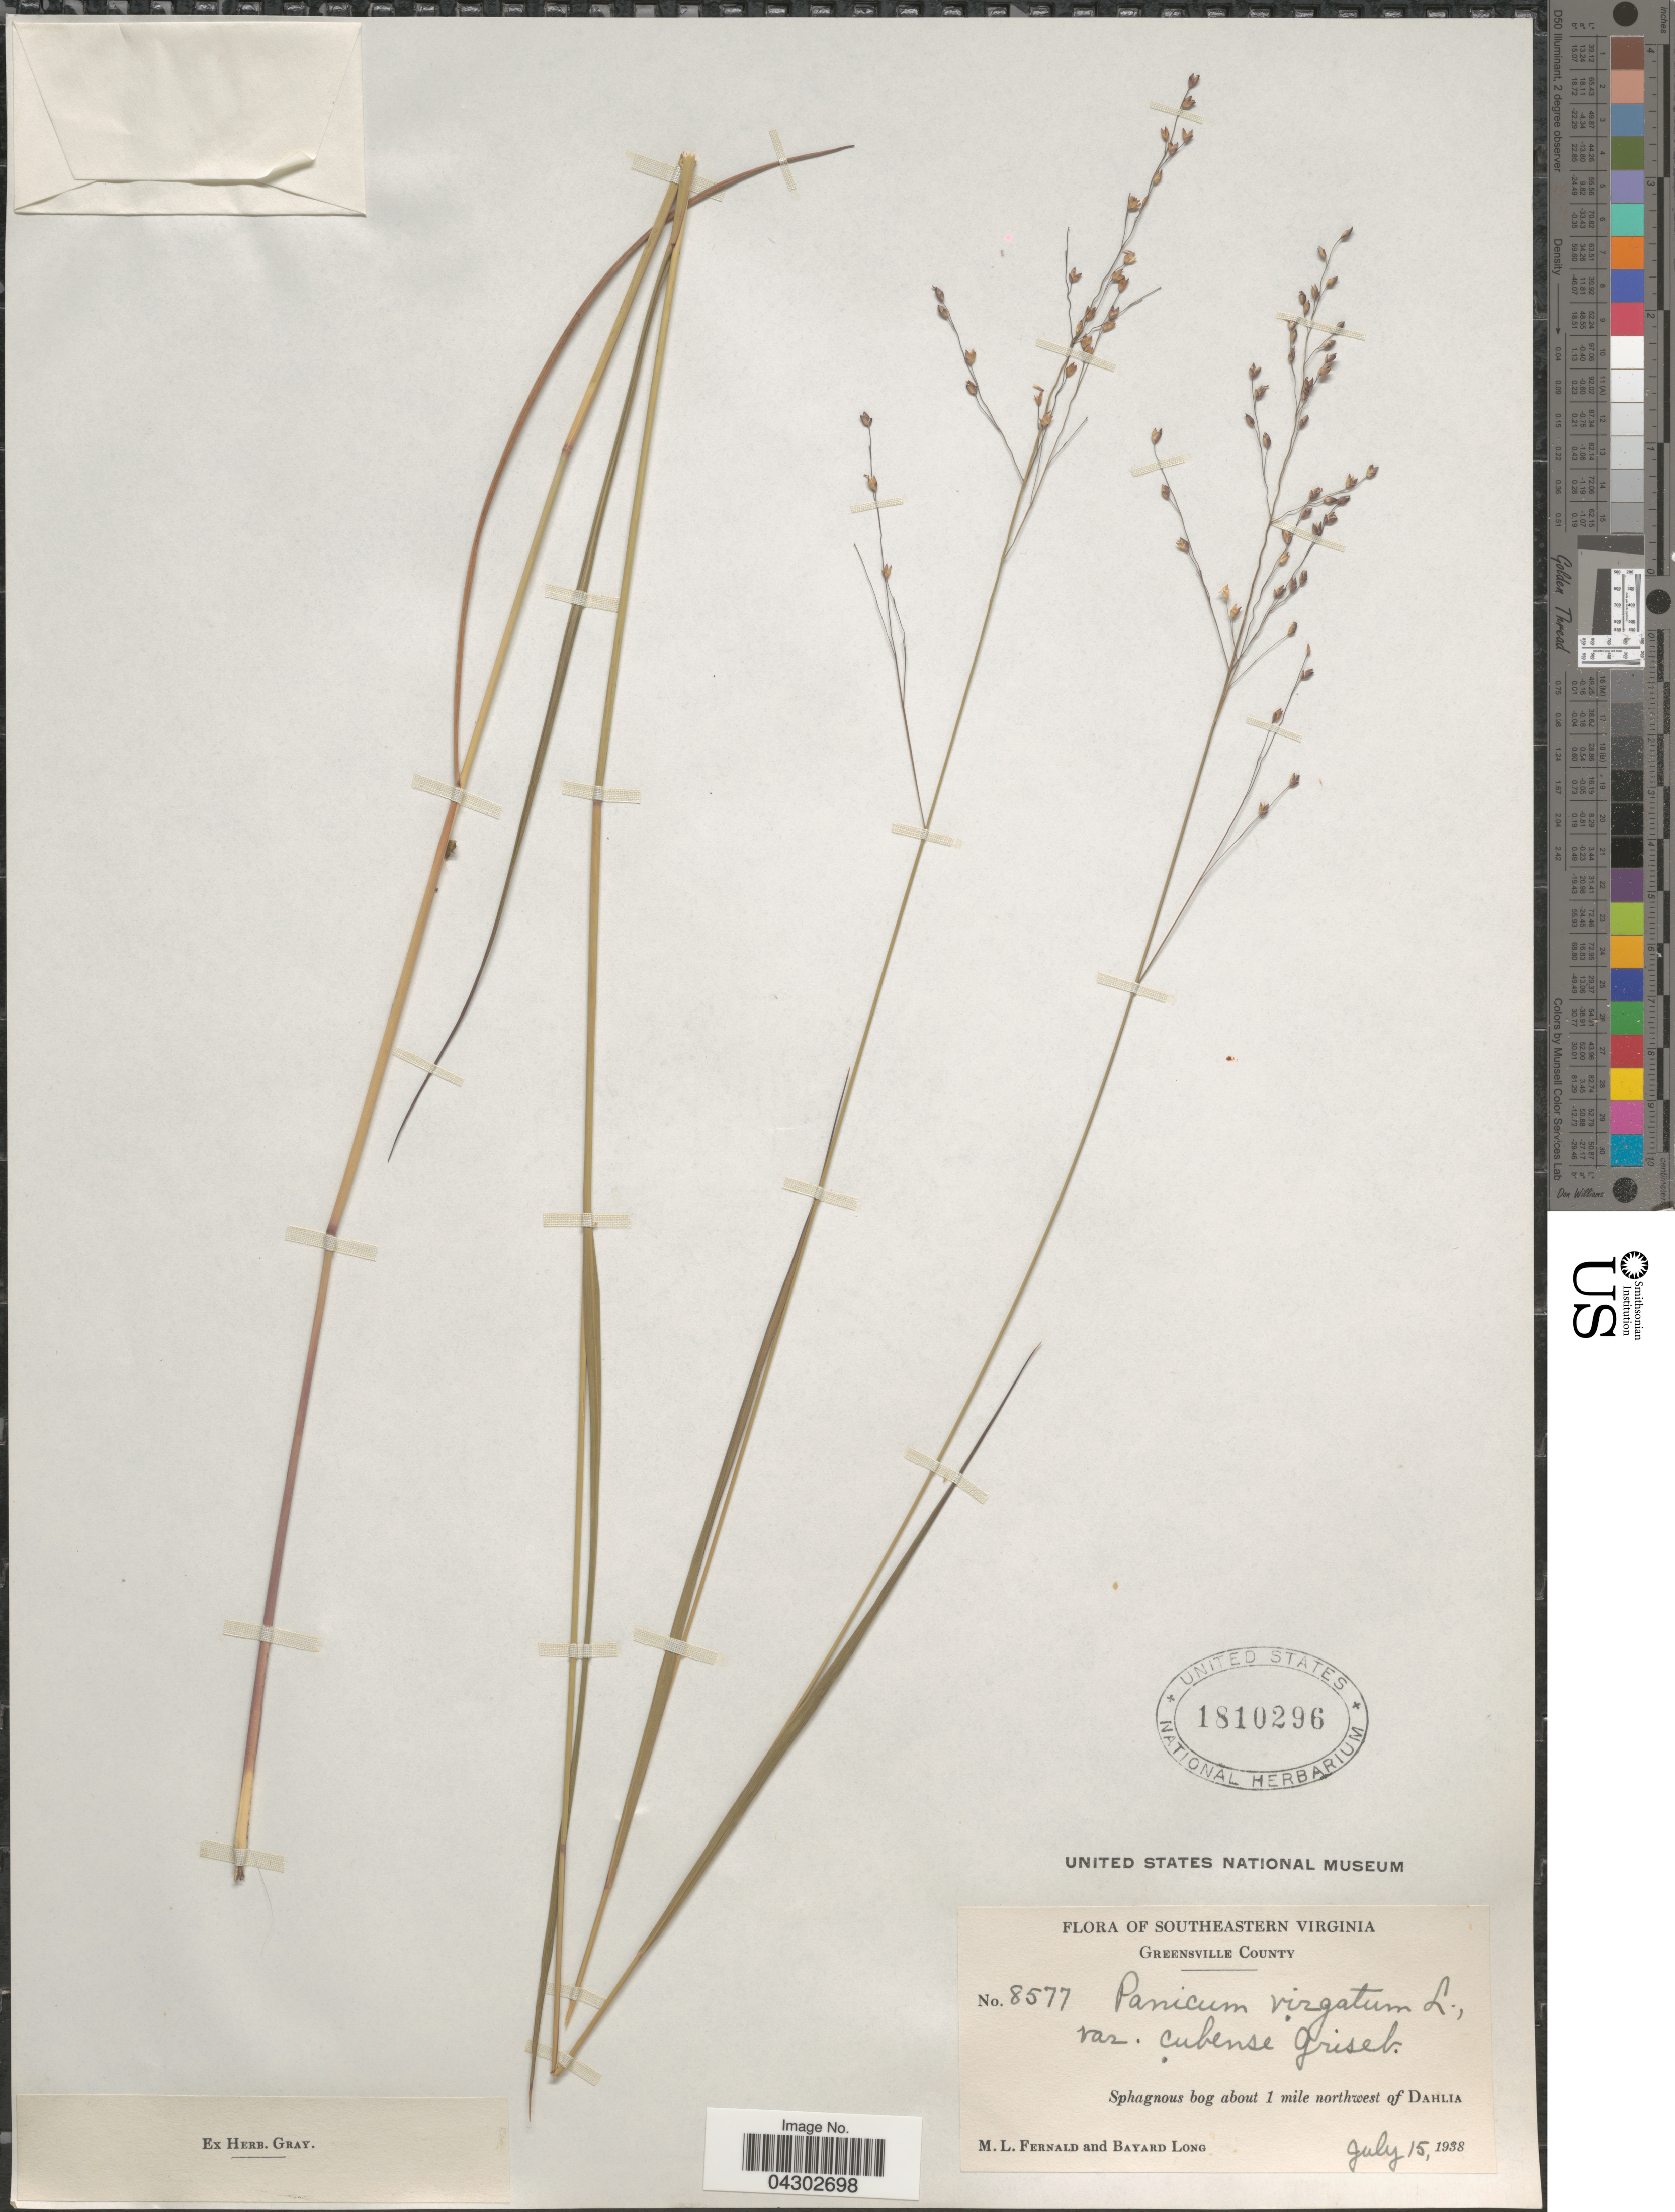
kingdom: Plantae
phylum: Tracheophyta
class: Liliopsida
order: Poales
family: Poaceae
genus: Panicum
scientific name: Panicum virgatum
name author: L.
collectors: M. L. Fernald & B. Long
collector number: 8577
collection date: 1938-07-15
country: United States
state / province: Virginia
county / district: Greensville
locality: Southeastern Virginia. Greensville County. Sphagnous bog about 1 mile northwest of Dahlia.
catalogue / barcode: US 1810296